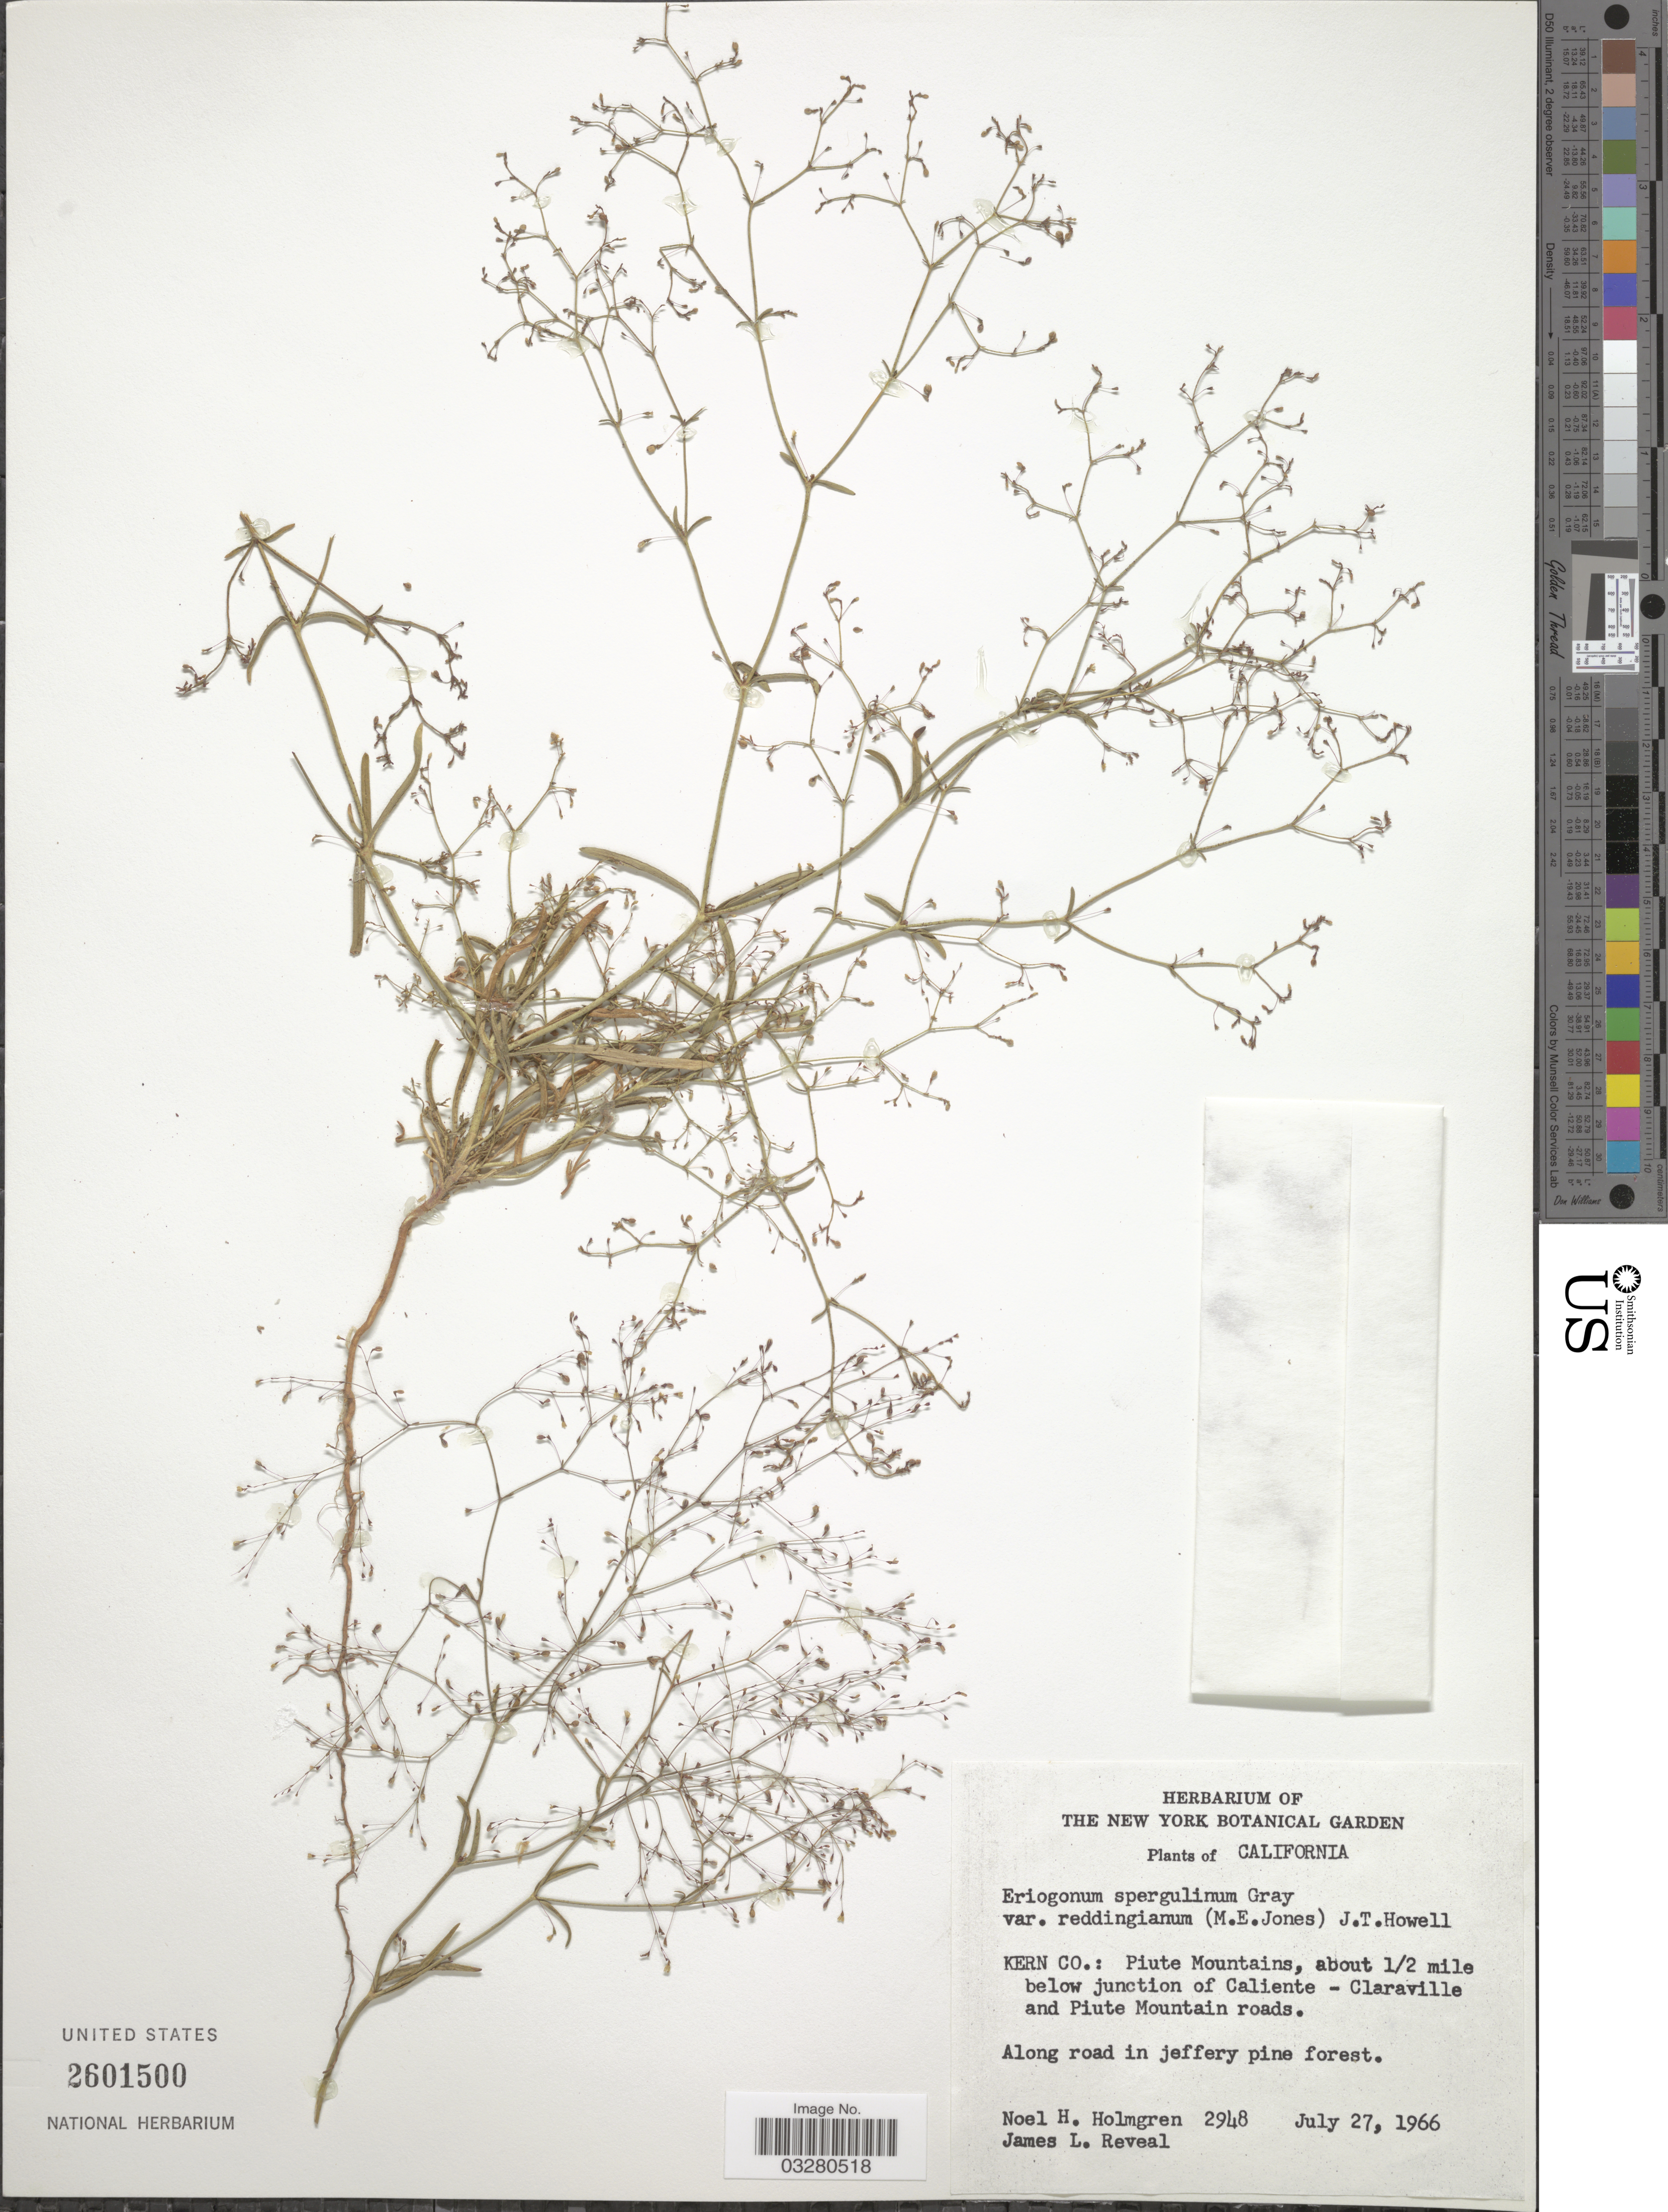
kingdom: Plantae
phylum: Tracheophyta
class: Magnoliopsida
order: Caryophyllales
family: Polygonaceae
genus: Eriogonum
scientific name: Eriogonum spergulinum var. reddingianum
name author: (M.E. Jones) J.T. Howell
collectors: N. H. Holmgren & J. L. Reveal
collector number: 2948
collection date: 1966-07-27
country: United States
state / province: California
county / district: Kern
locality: Kern Co.: Piute Mountains, about 1/2 mile below junction of Caliente - Claraville and Plute Mountain roads.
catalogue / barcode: US 2601500